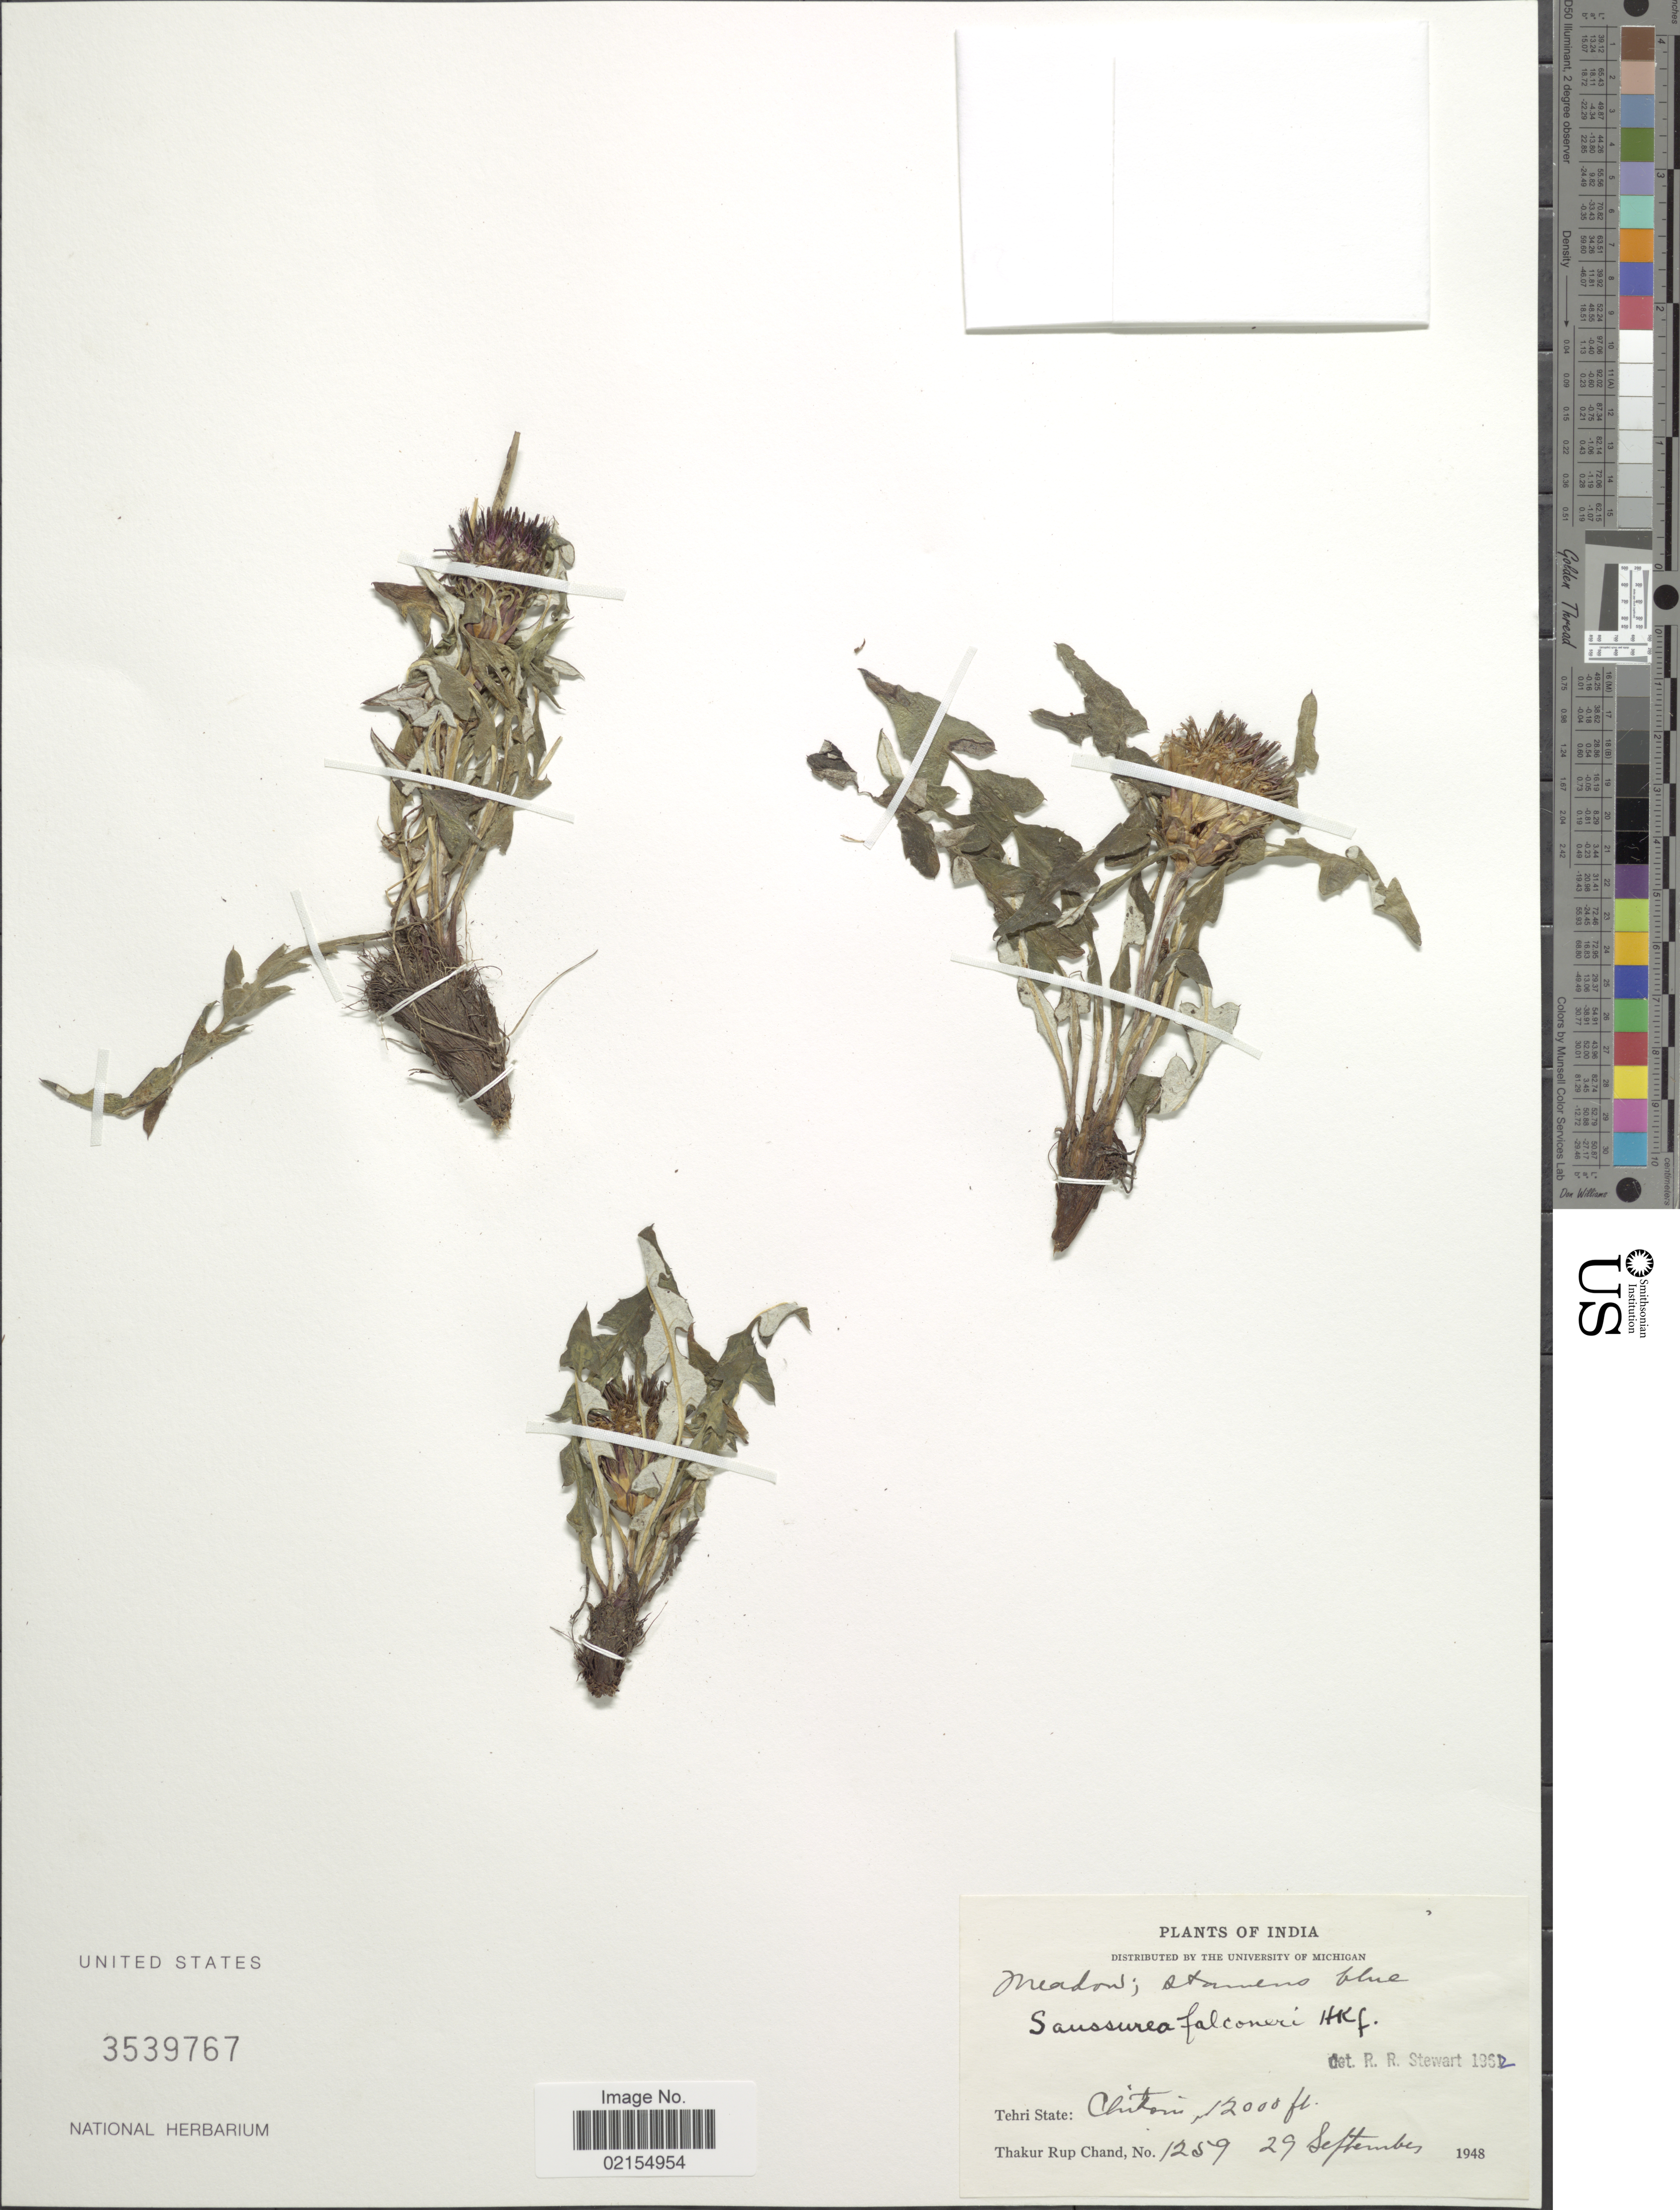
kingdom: Plantae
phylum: Tracheophyta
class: Magnoliopsida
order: Asterales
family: Asteraceae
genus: Saussurea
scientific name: Saussurea taraxacifolia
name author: Wall. ex DC.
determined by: Chen, Yousheng S.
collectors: T. R. Chand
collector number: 1259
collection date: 1948-09-29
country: India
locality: Tehri State: Chitoni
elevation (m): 3658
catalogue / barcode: US 3539767